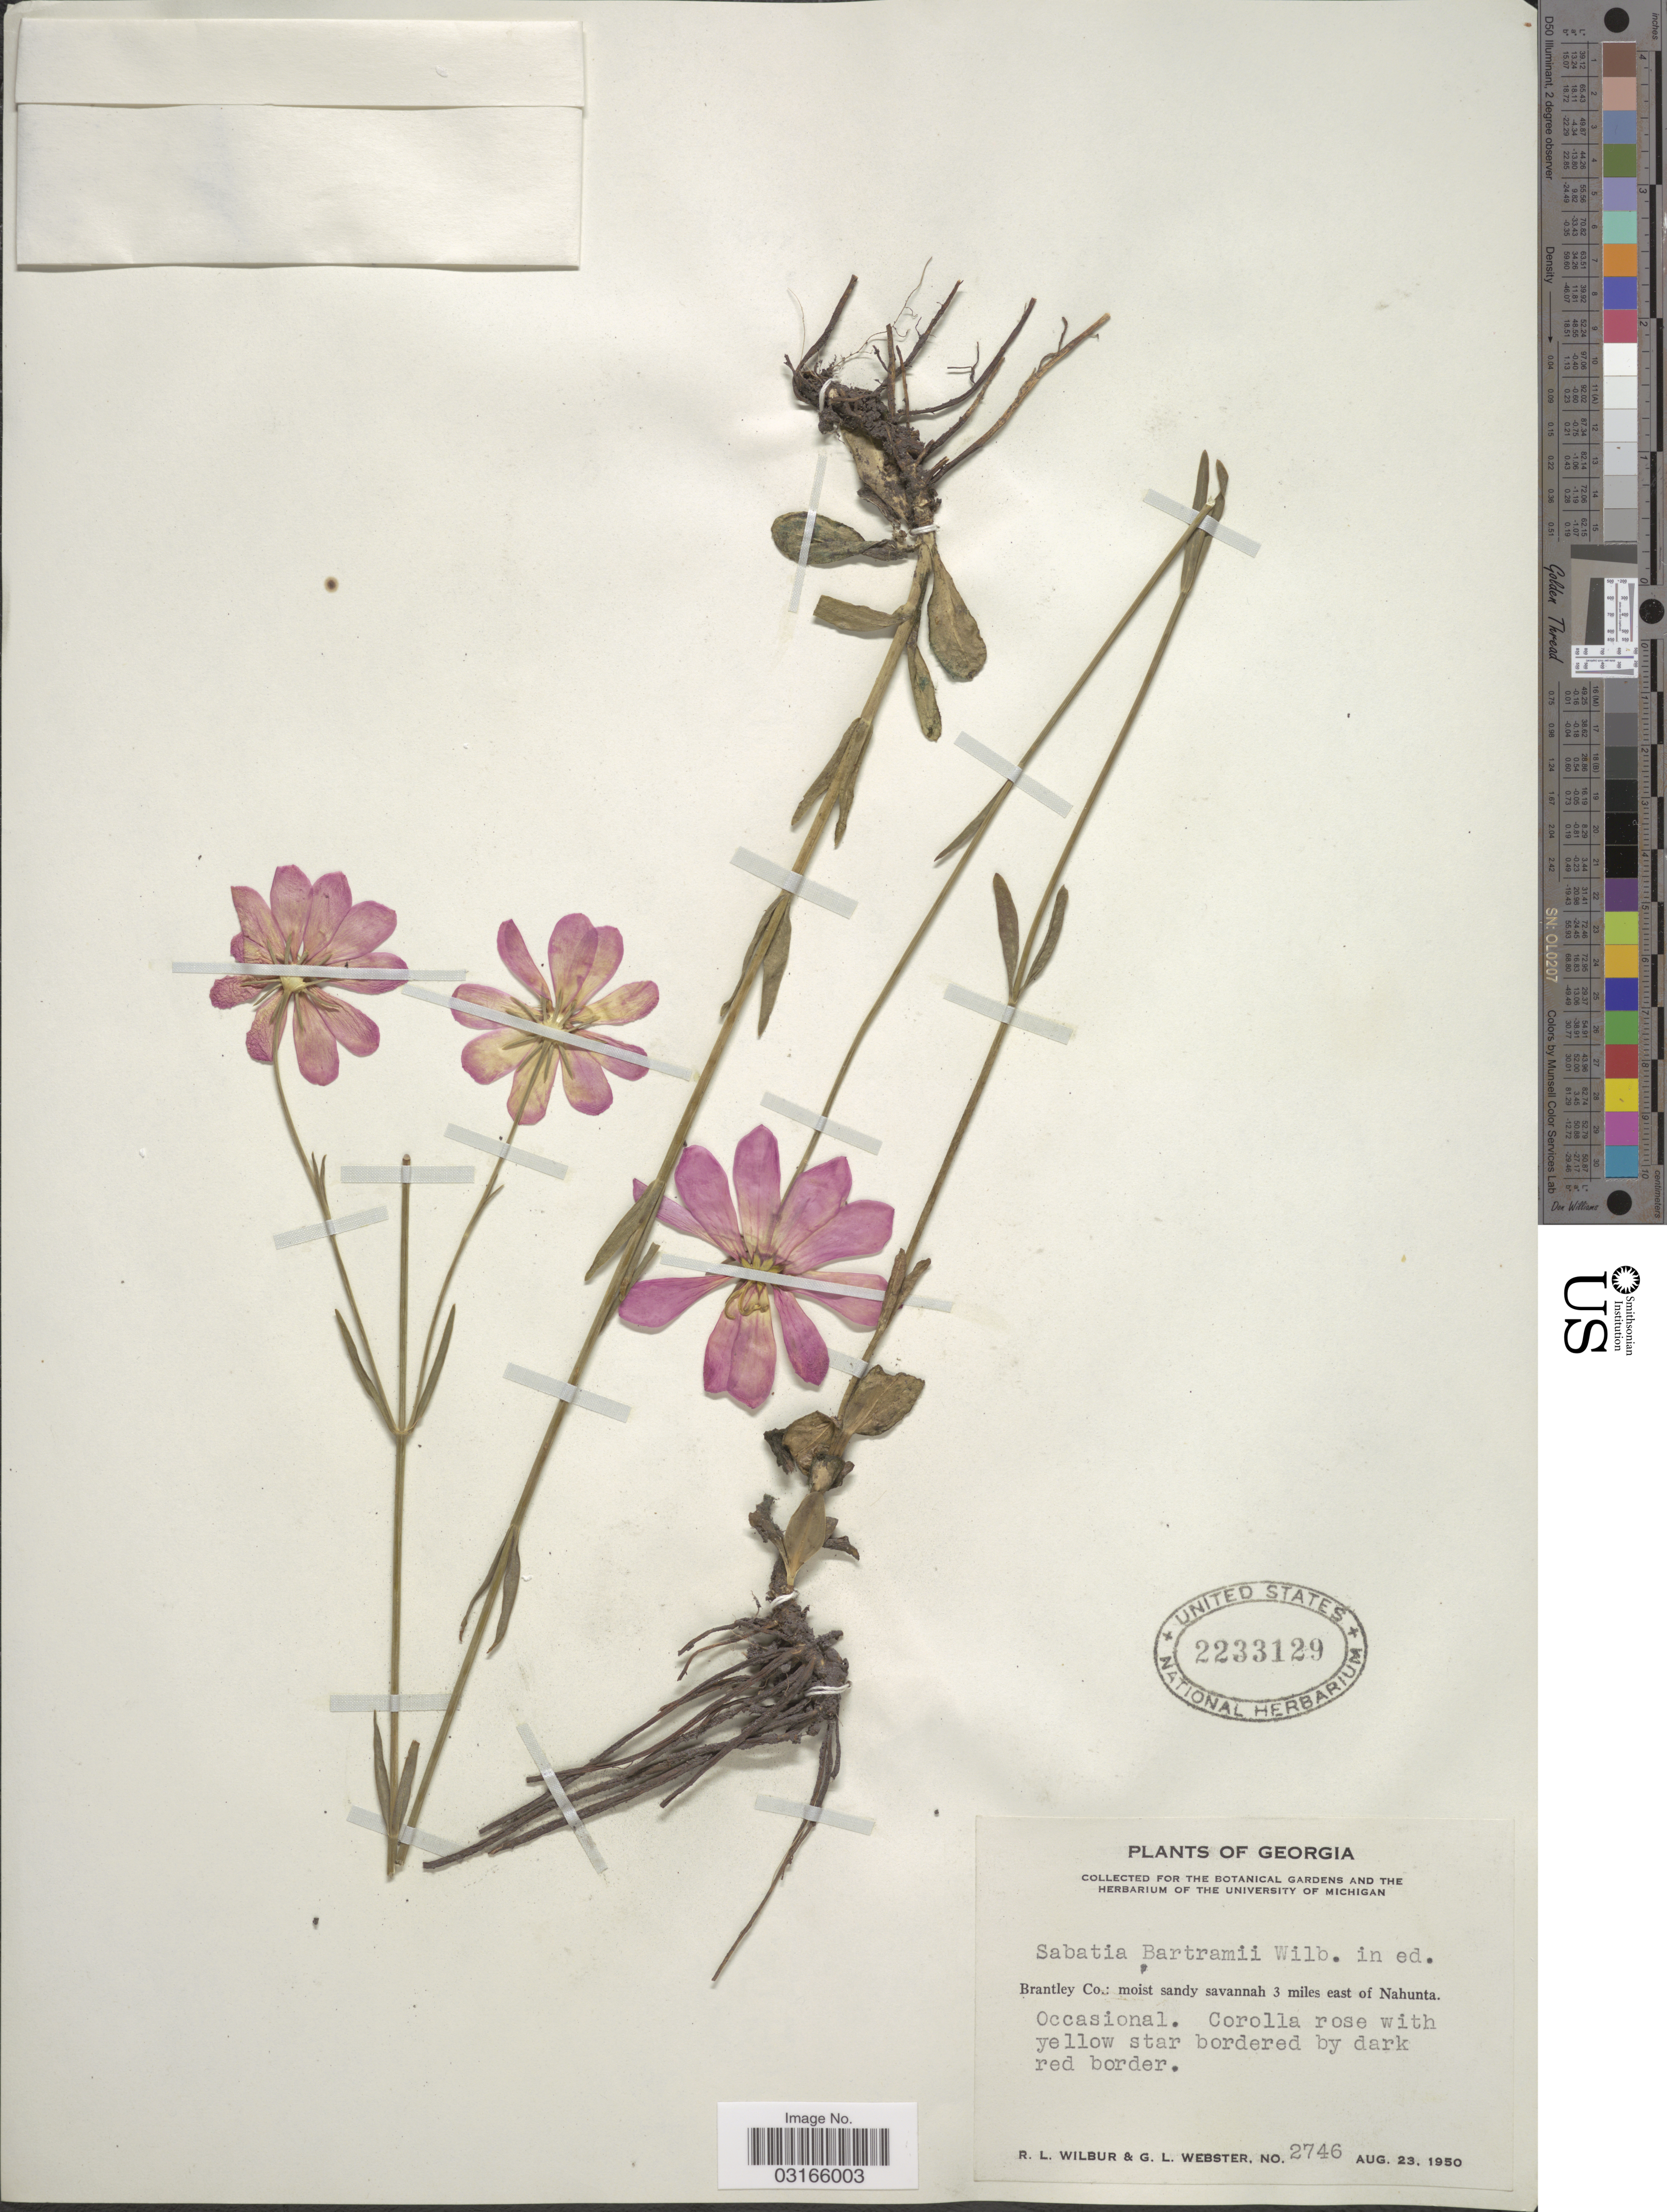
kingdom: Plantae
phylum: Tracheophyta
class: Magnoliopsida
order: Gentianales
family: Gentianaceae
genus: Sabatia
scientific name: Sabatia bartramii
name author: Wilbur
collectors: R. L. Wilbur & G. L. Webster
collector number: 2746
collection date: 1950-08-23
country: United States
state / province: Georgia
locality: Brantley Co.: moist sandy savannah 3 miles east of Nahunta.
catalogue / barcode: US 2233129